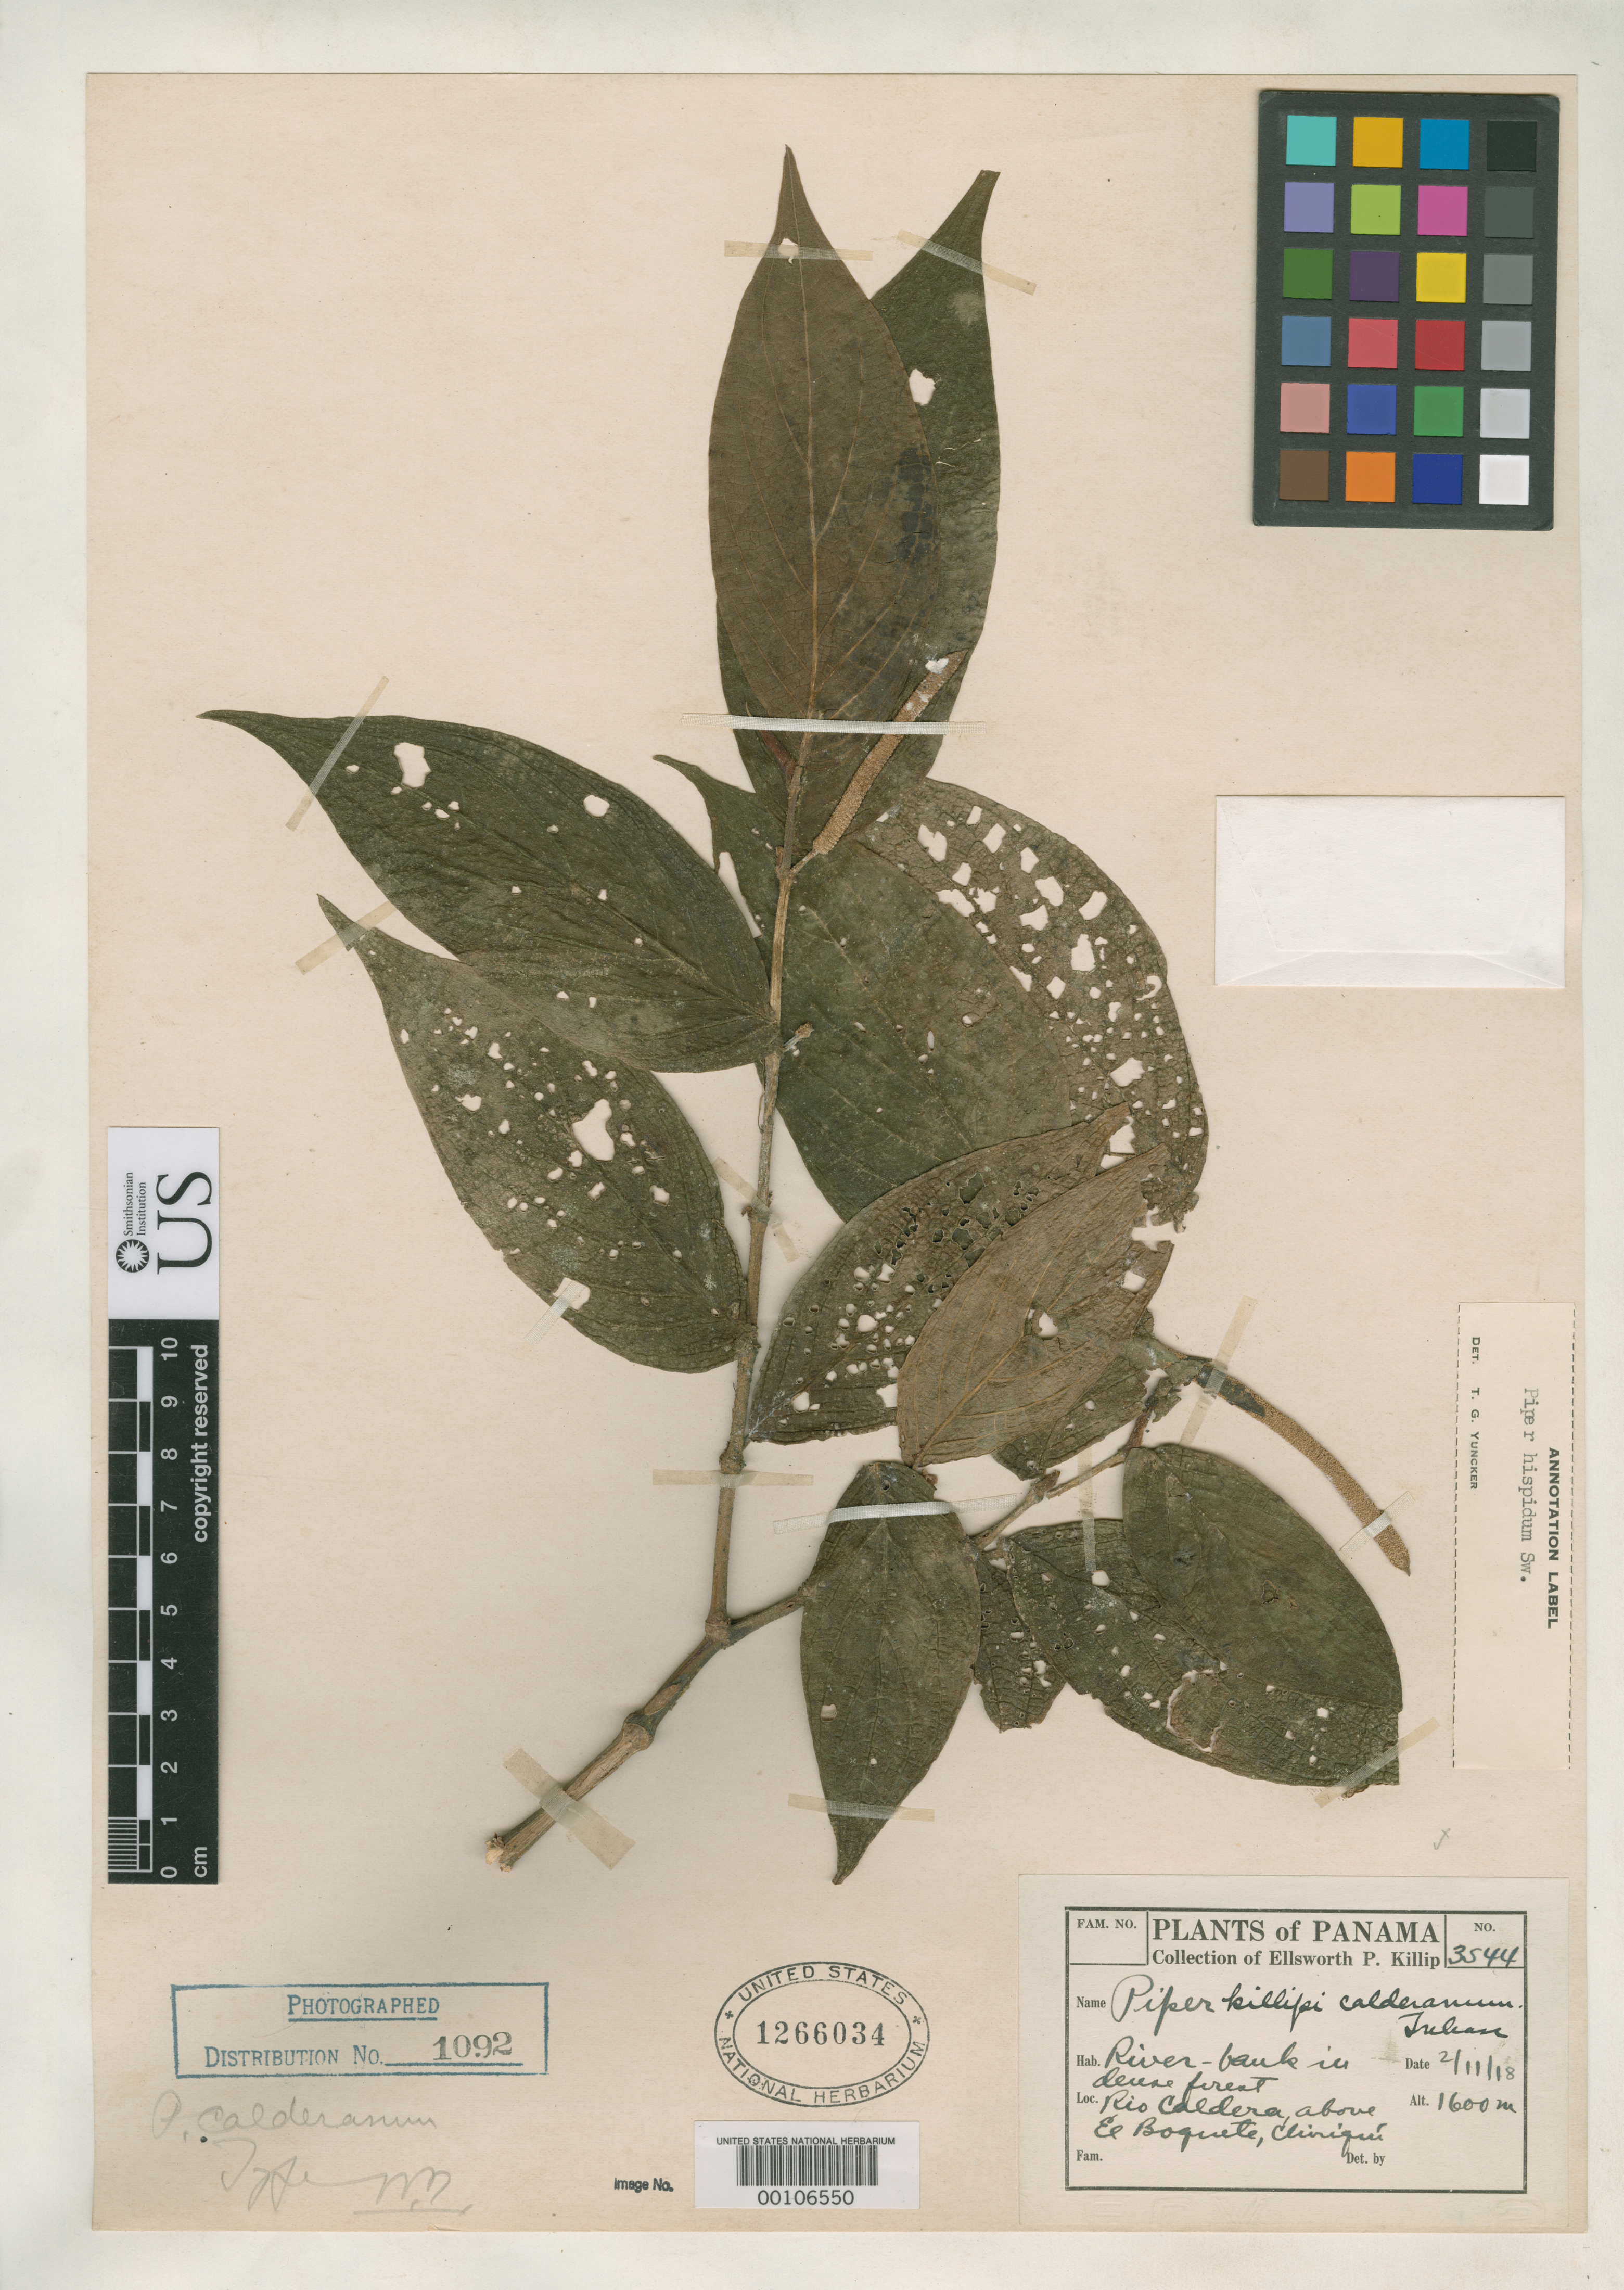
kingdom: Plantae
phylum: Tracheophyta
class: Magnoliopsida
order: Piperales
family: Piperaceae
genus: Piper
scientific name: Piper killipii var. calderanum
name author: Trel.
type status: Holotype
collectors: E. P. Killip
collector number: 3544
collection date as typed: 1918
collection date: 1918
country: Panama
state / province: Chiriquí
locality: Rio Caldera, above El Boquete.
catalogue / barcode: US 1266034